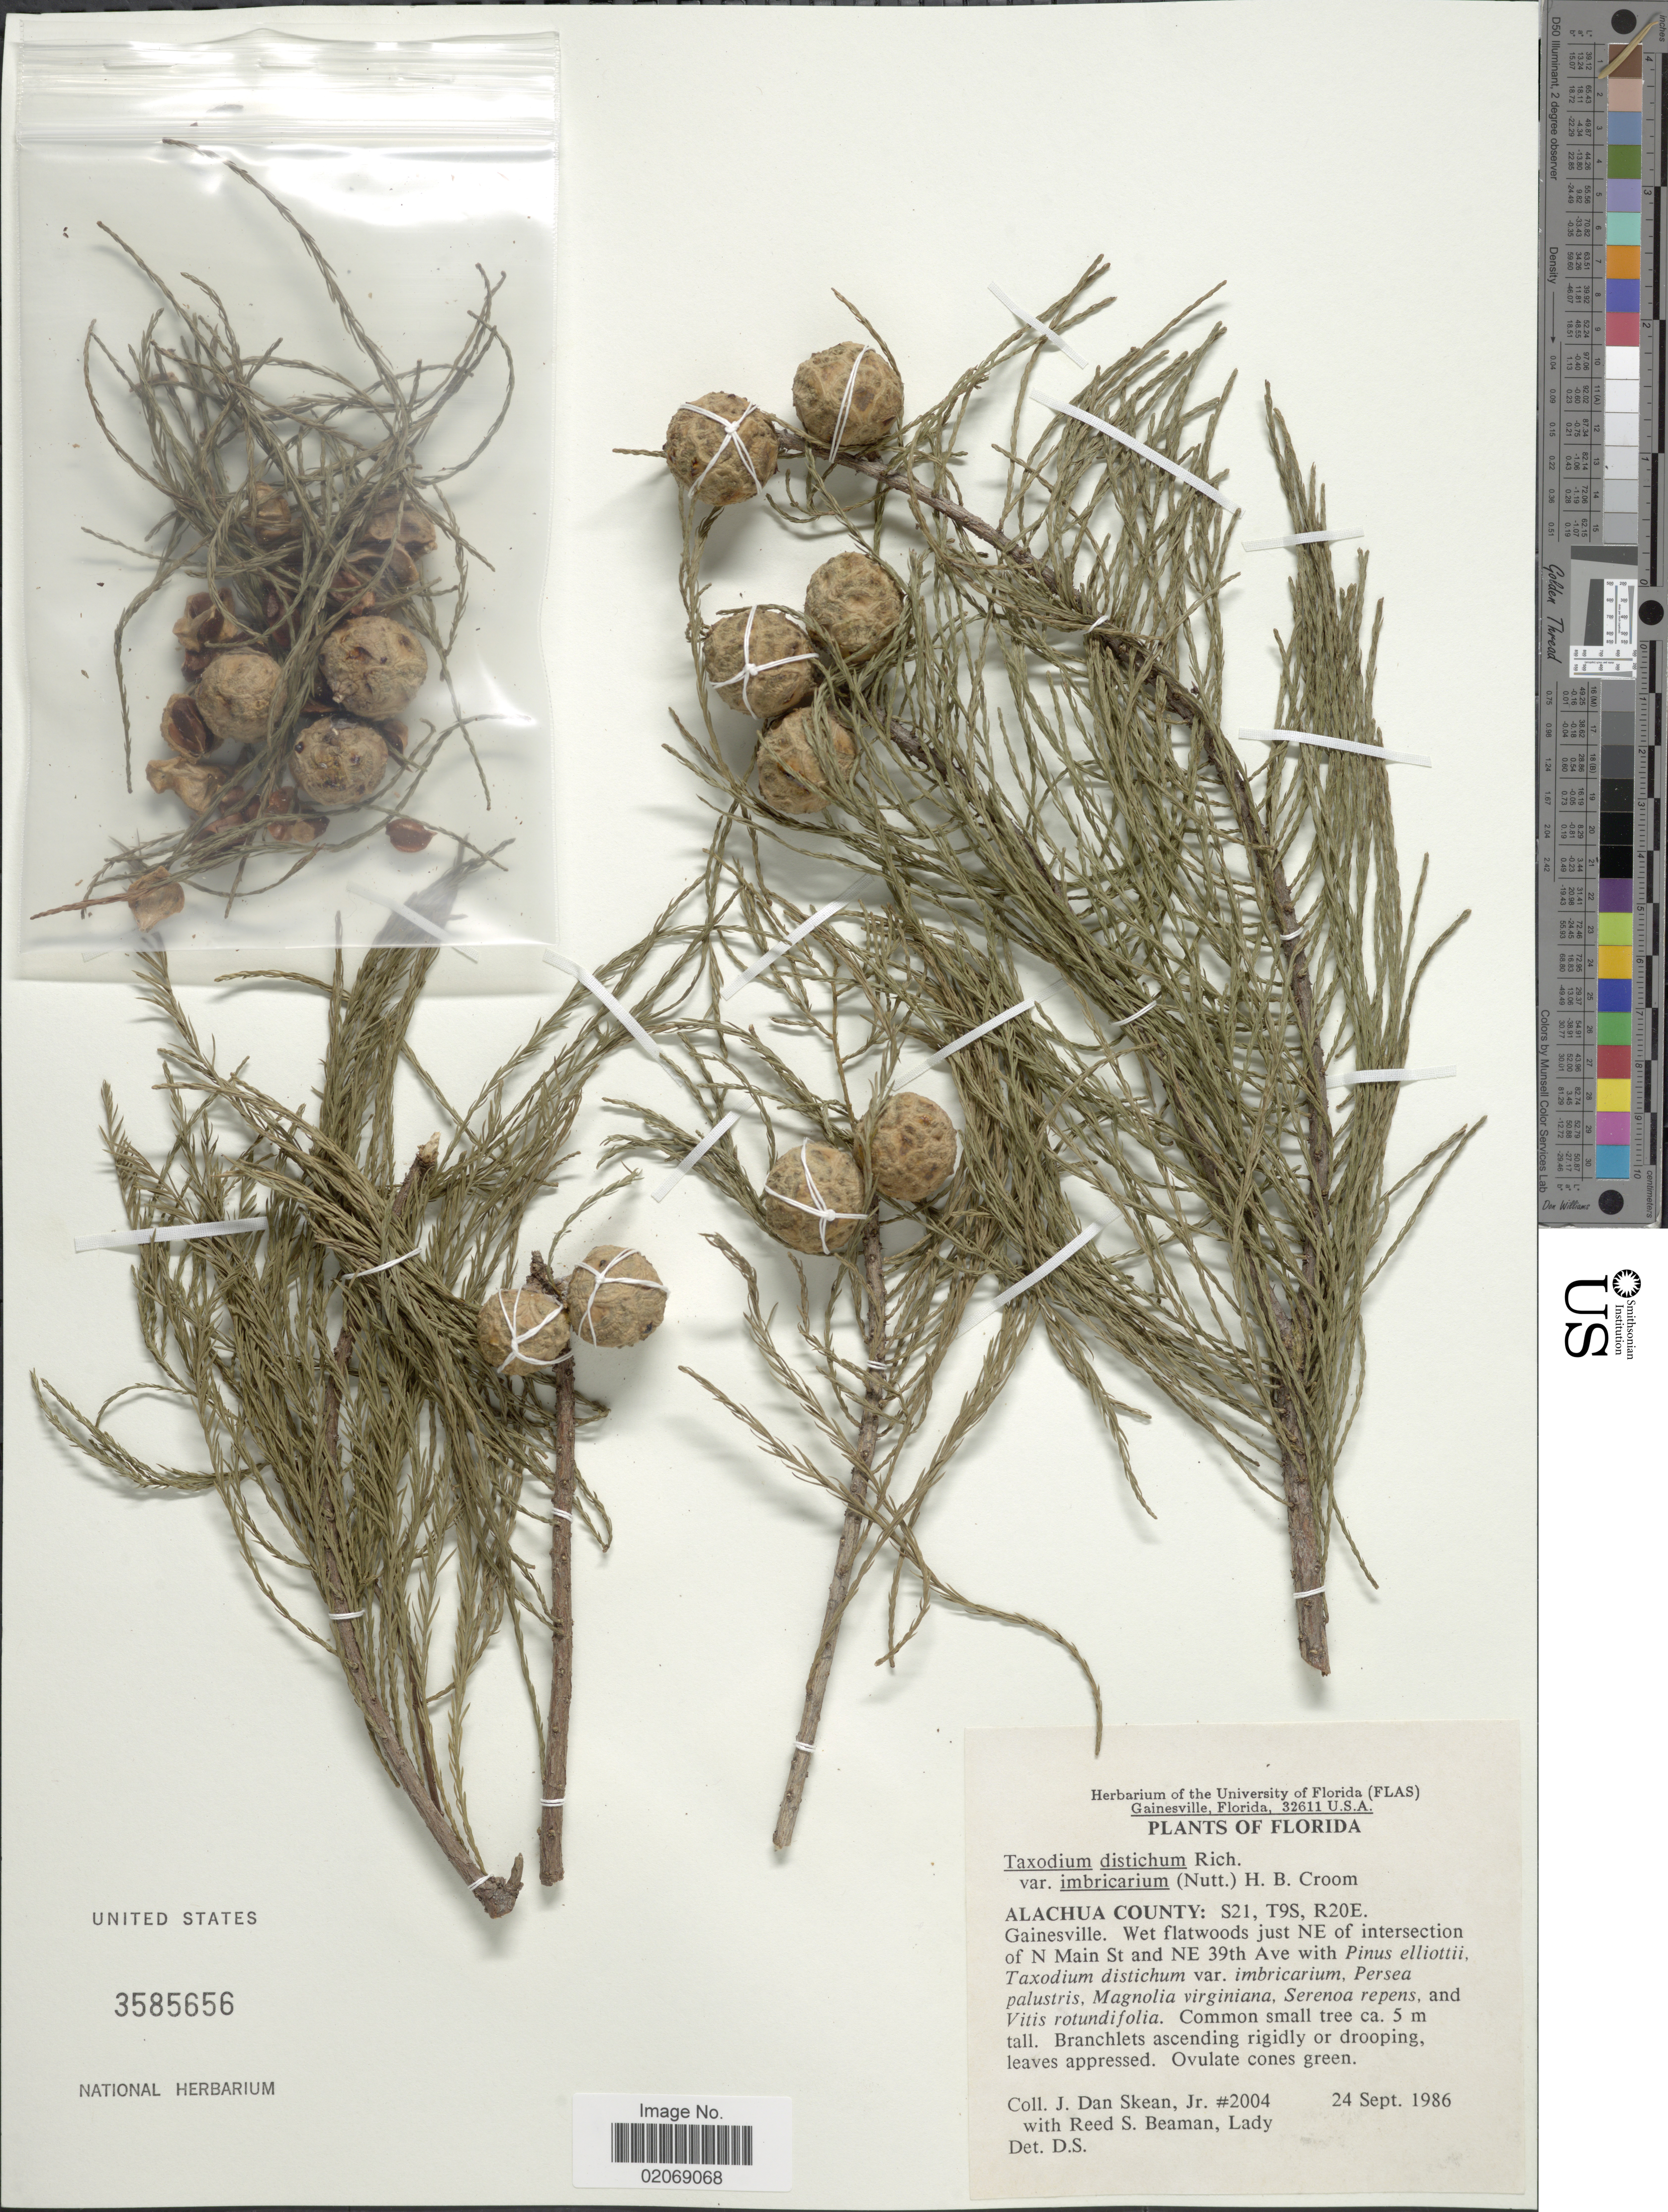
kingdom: Plantae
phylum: Tracheophyta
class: Pinopsida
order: Pinales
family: Cupressaceae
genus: Taxodium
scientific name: Taxodium distichum var. imbricarium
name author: (L.) Rich.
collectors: J. D. Skean & R. S. Beaman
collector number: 2004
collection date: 1986-09-24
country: United States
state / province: Florida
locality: Alachua County: S21, T9S, R20E, gainesville. Wet flatwoods just NE of intersection of N Main St and NE 39th Ave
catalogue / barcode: US 3585656